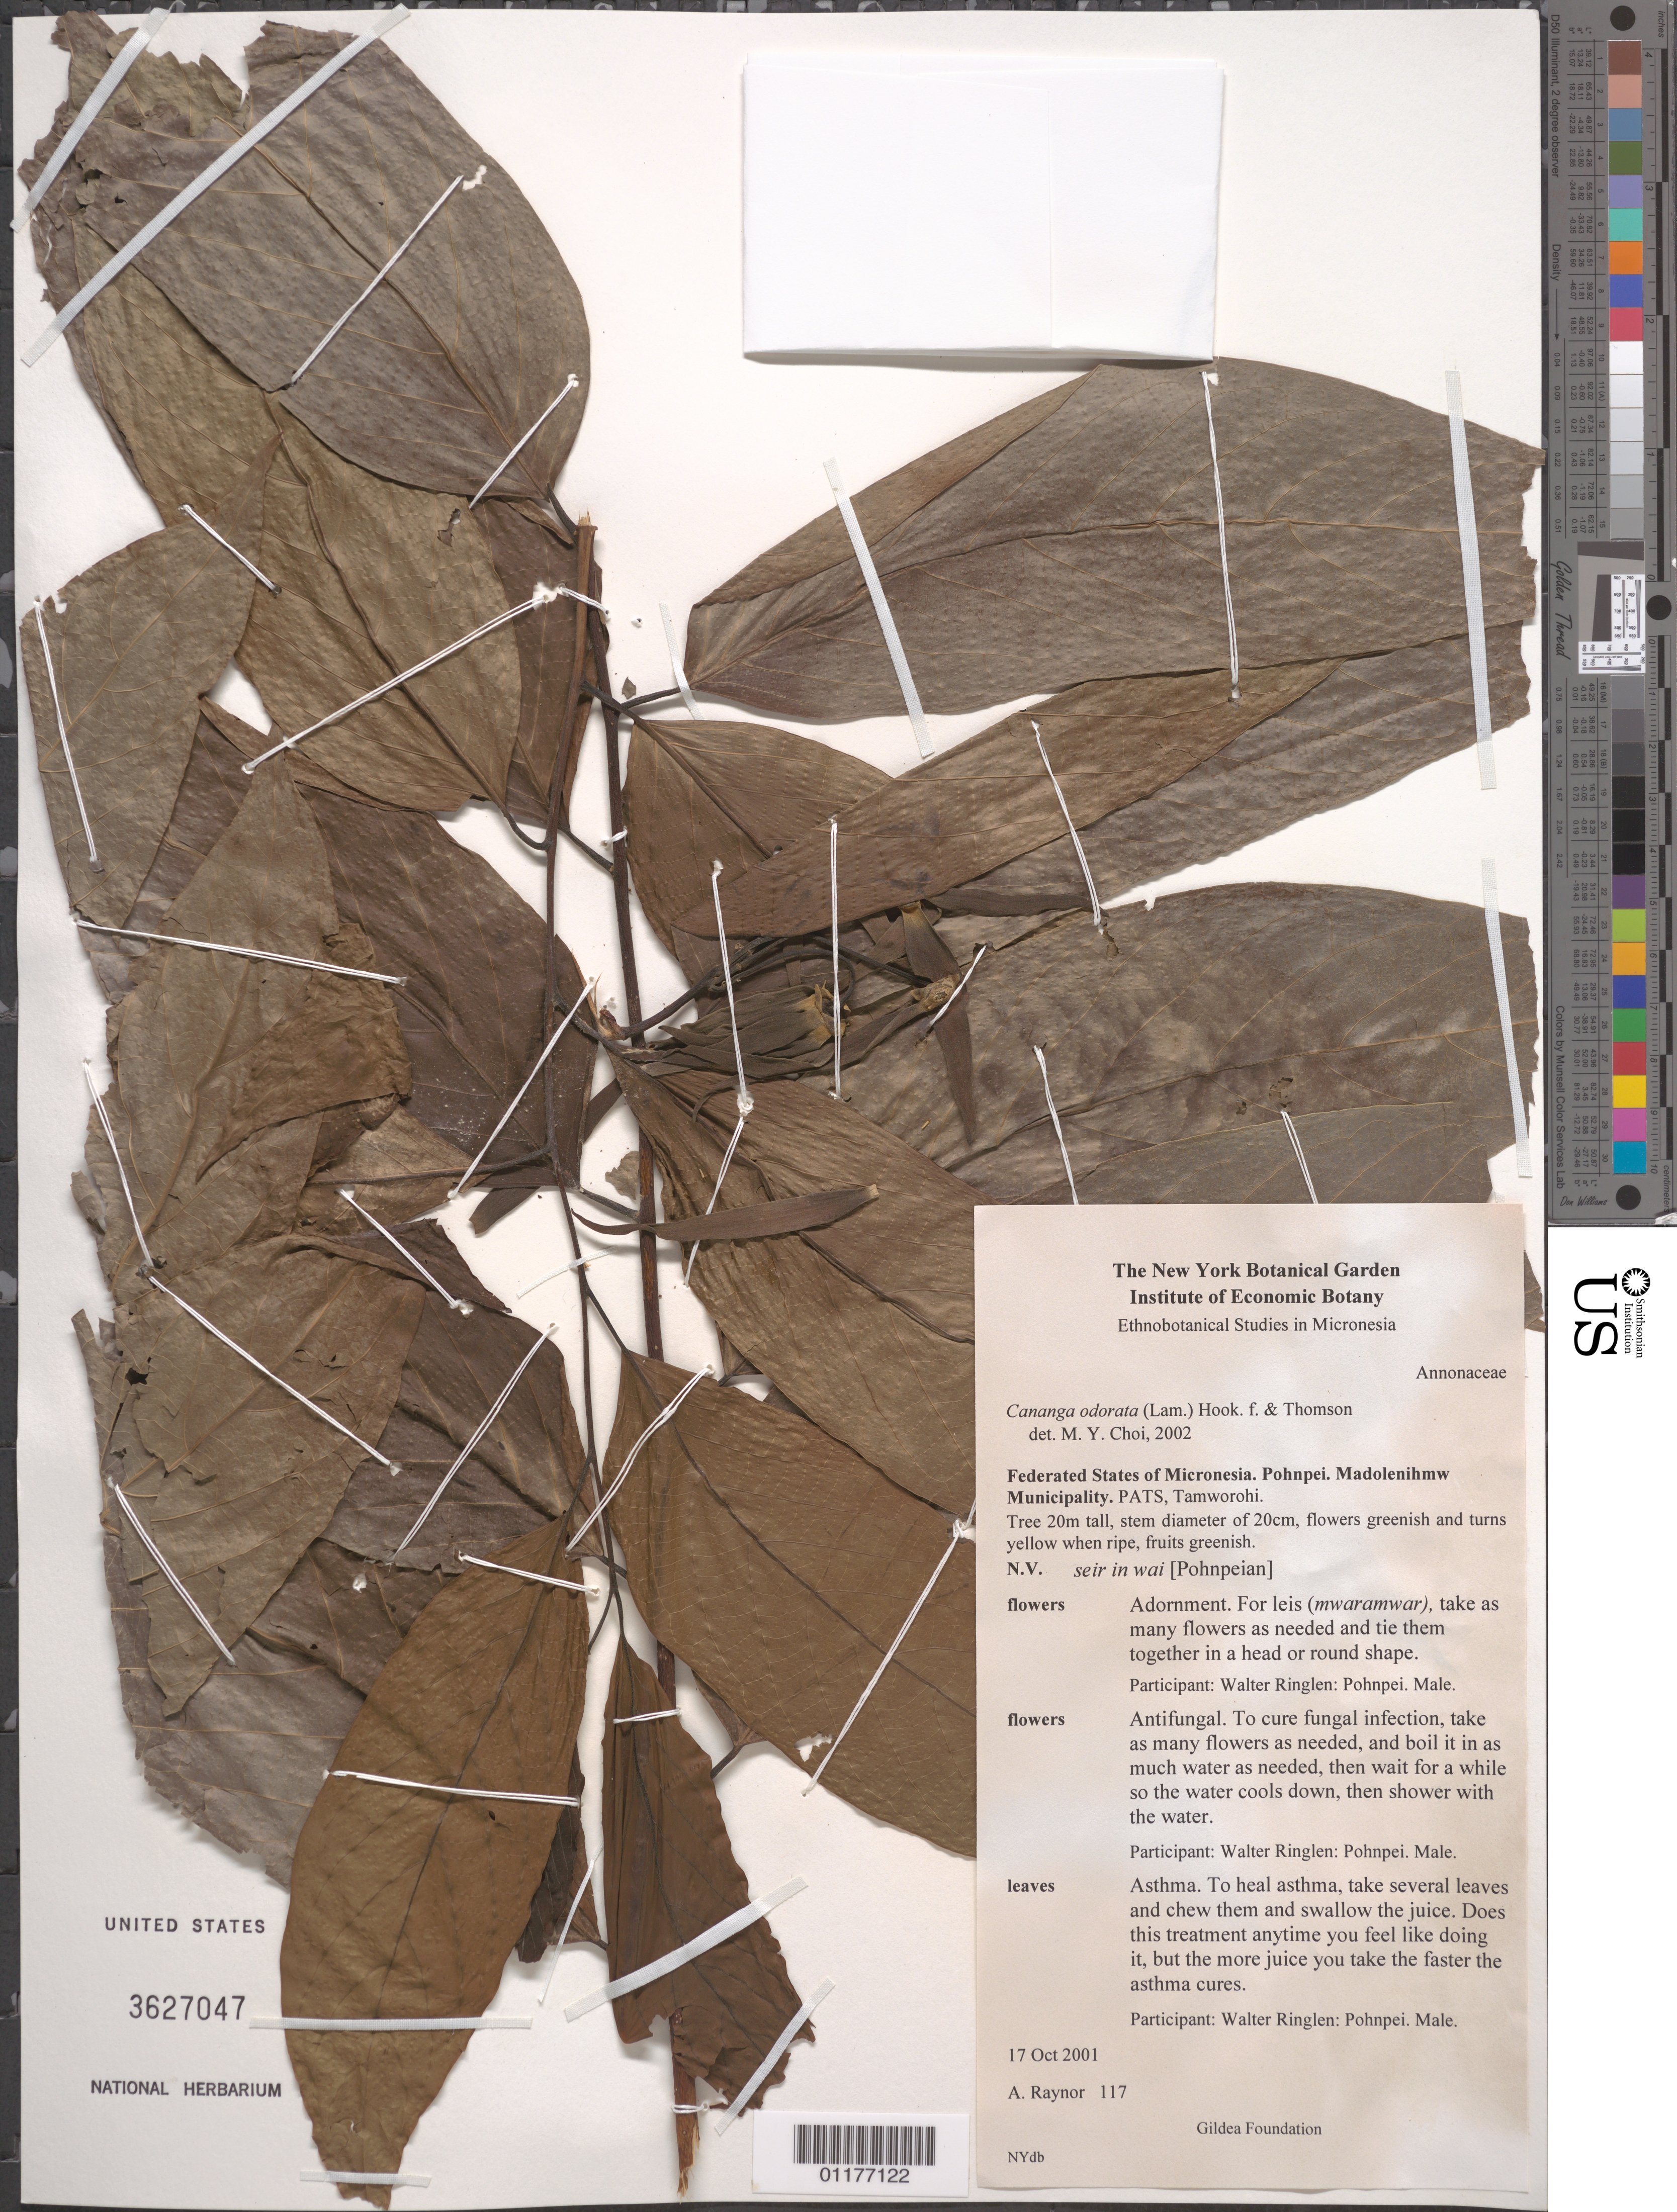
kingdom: Plantae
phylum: Tracheophyta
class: Magnoliopsida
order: Magnoliales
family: Annonaceae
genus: Cananga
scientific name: Cananga odorata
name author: (Lam.) Hook. f. & Thomson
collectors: A. Raynor & W. Ringlen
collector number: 117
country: Micronesia, Federated States of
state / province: Pohnpei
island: Pohnpei [Ponape]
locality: Madolenihmw, PATS, Tamorohi.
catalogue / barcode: US 3627047